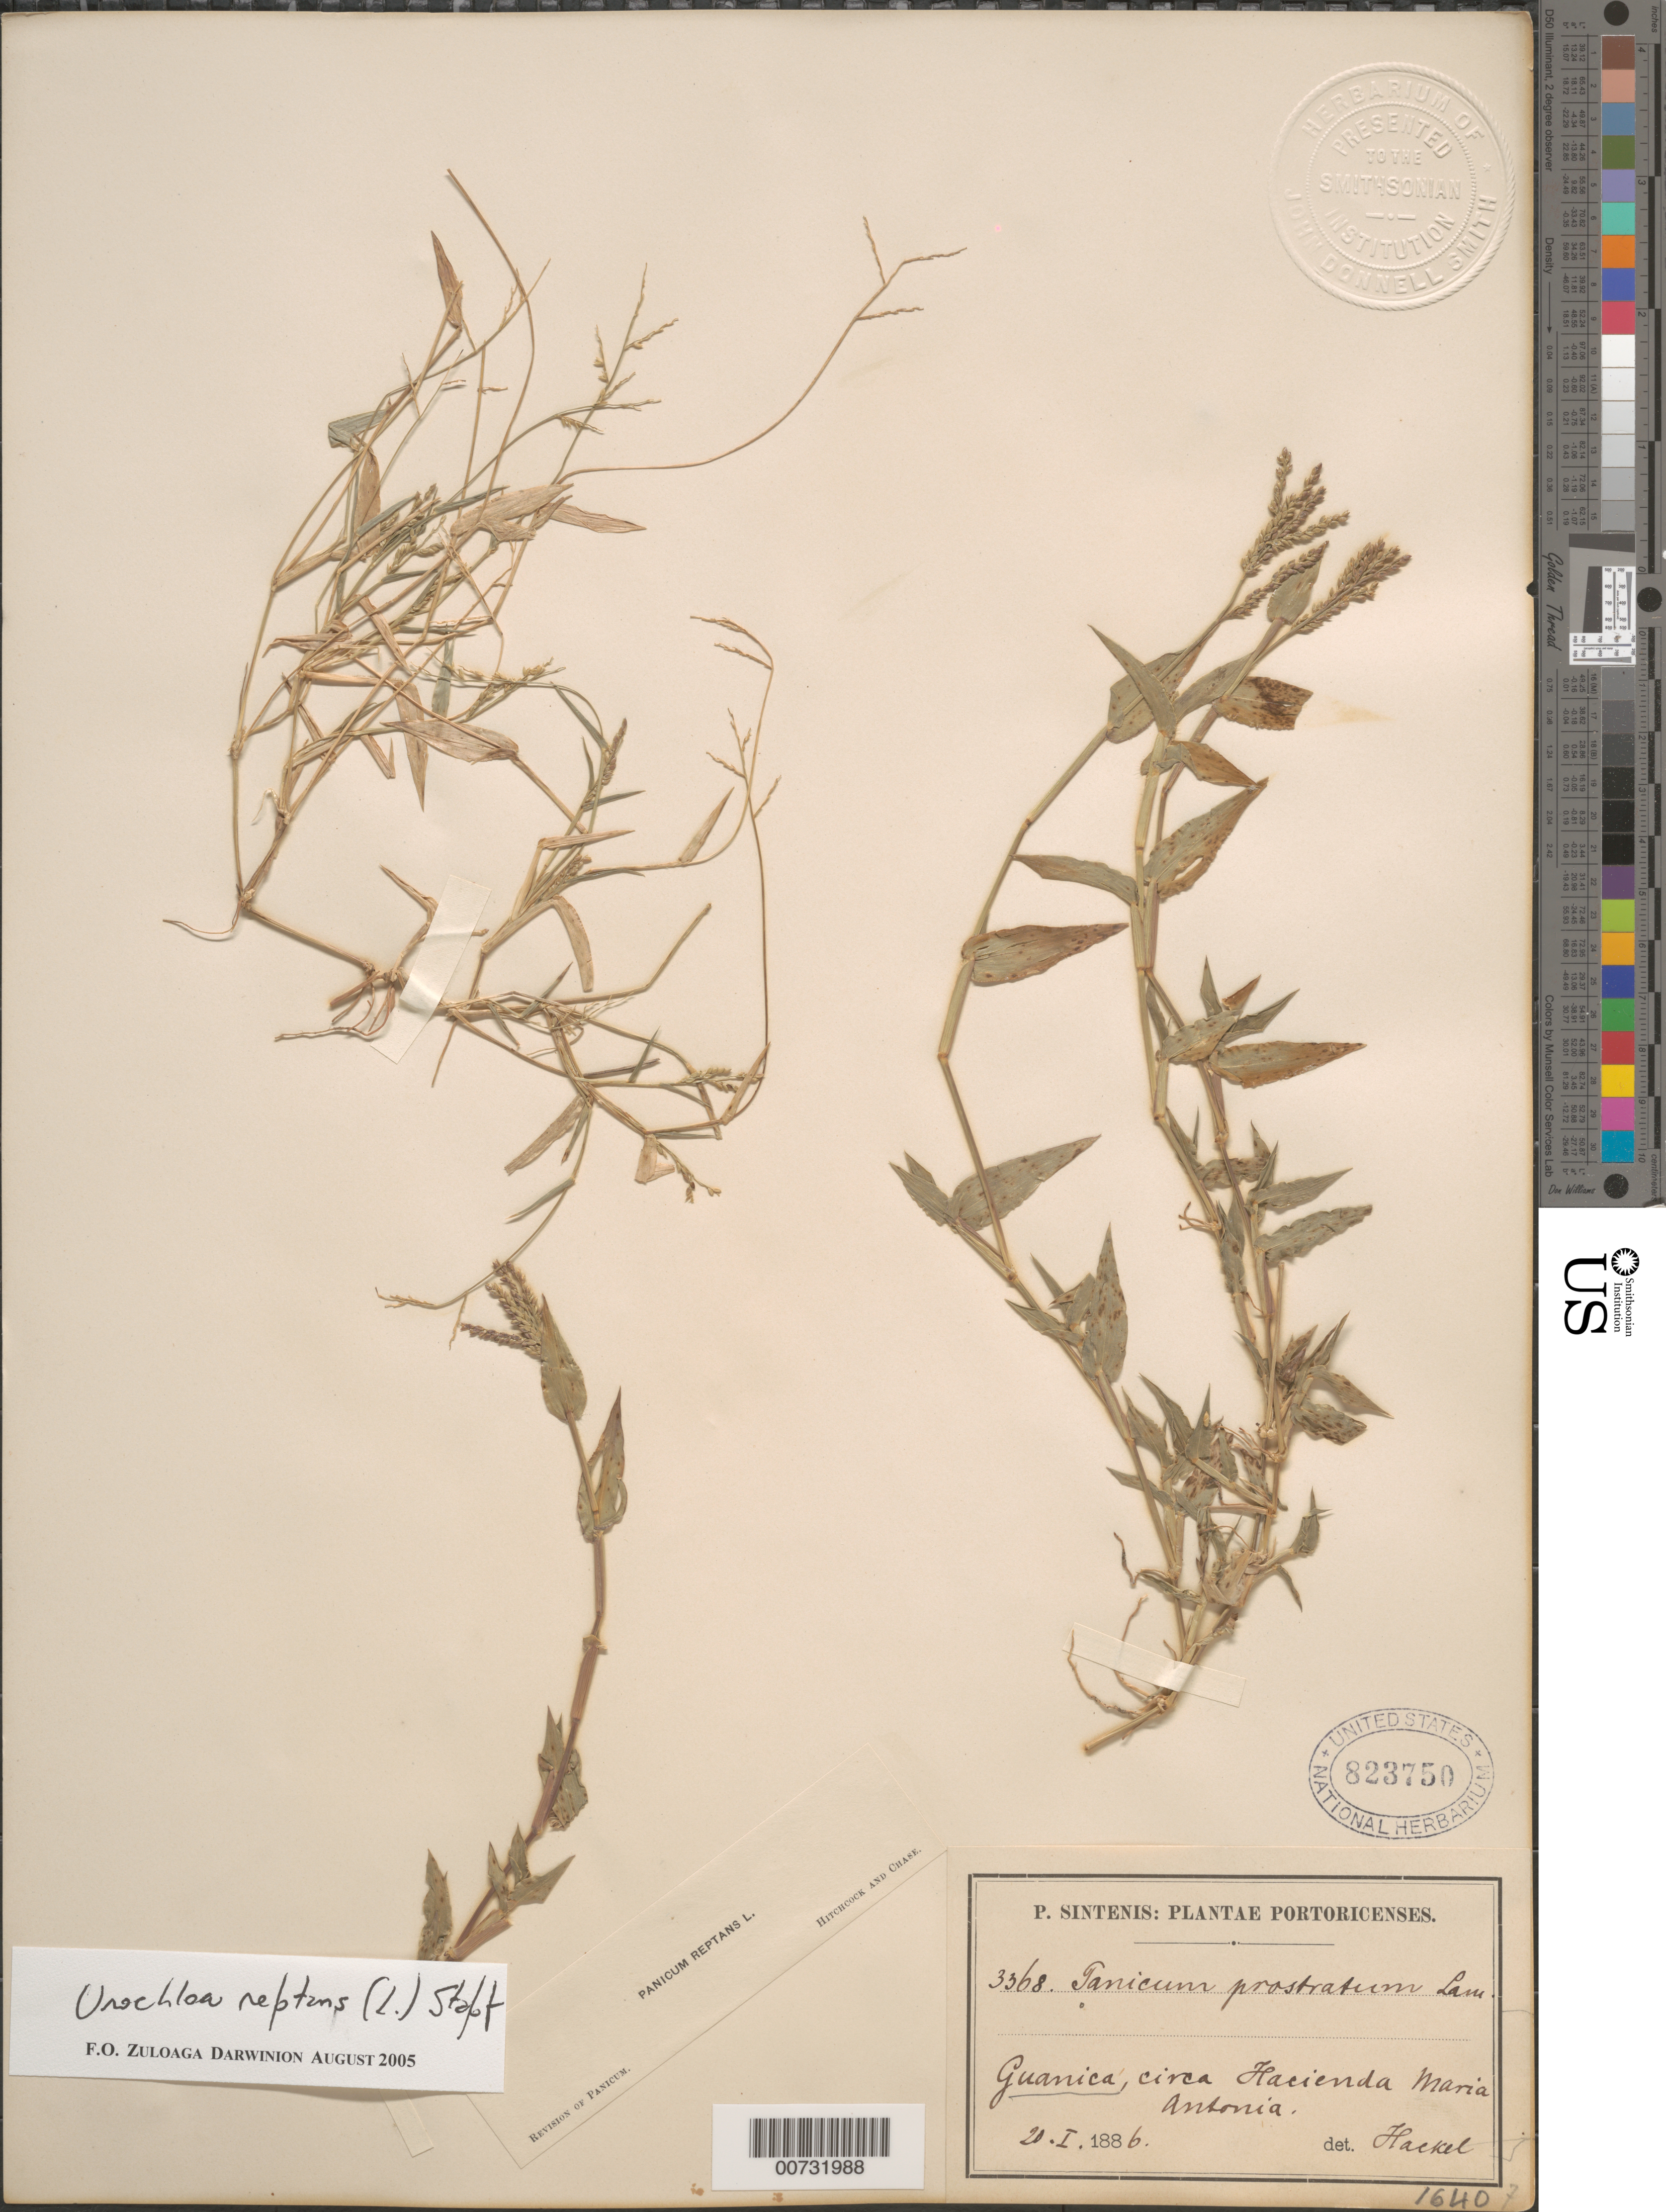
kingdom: Plantae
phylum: Tracheophyta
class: Liliopsida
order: Poales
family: Poaceae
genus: Urochloa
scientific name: Urochloa reptans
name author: (L.) Stapf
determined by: Hitchcock, Albert S.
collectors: P. Sintenis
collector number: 3368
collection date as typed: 20 Jan 1886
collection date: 1886-01-20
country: Puerto Rico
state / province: Guánica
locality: Guanica, circa Hacienda Maria Antonia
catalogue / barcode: US 823750